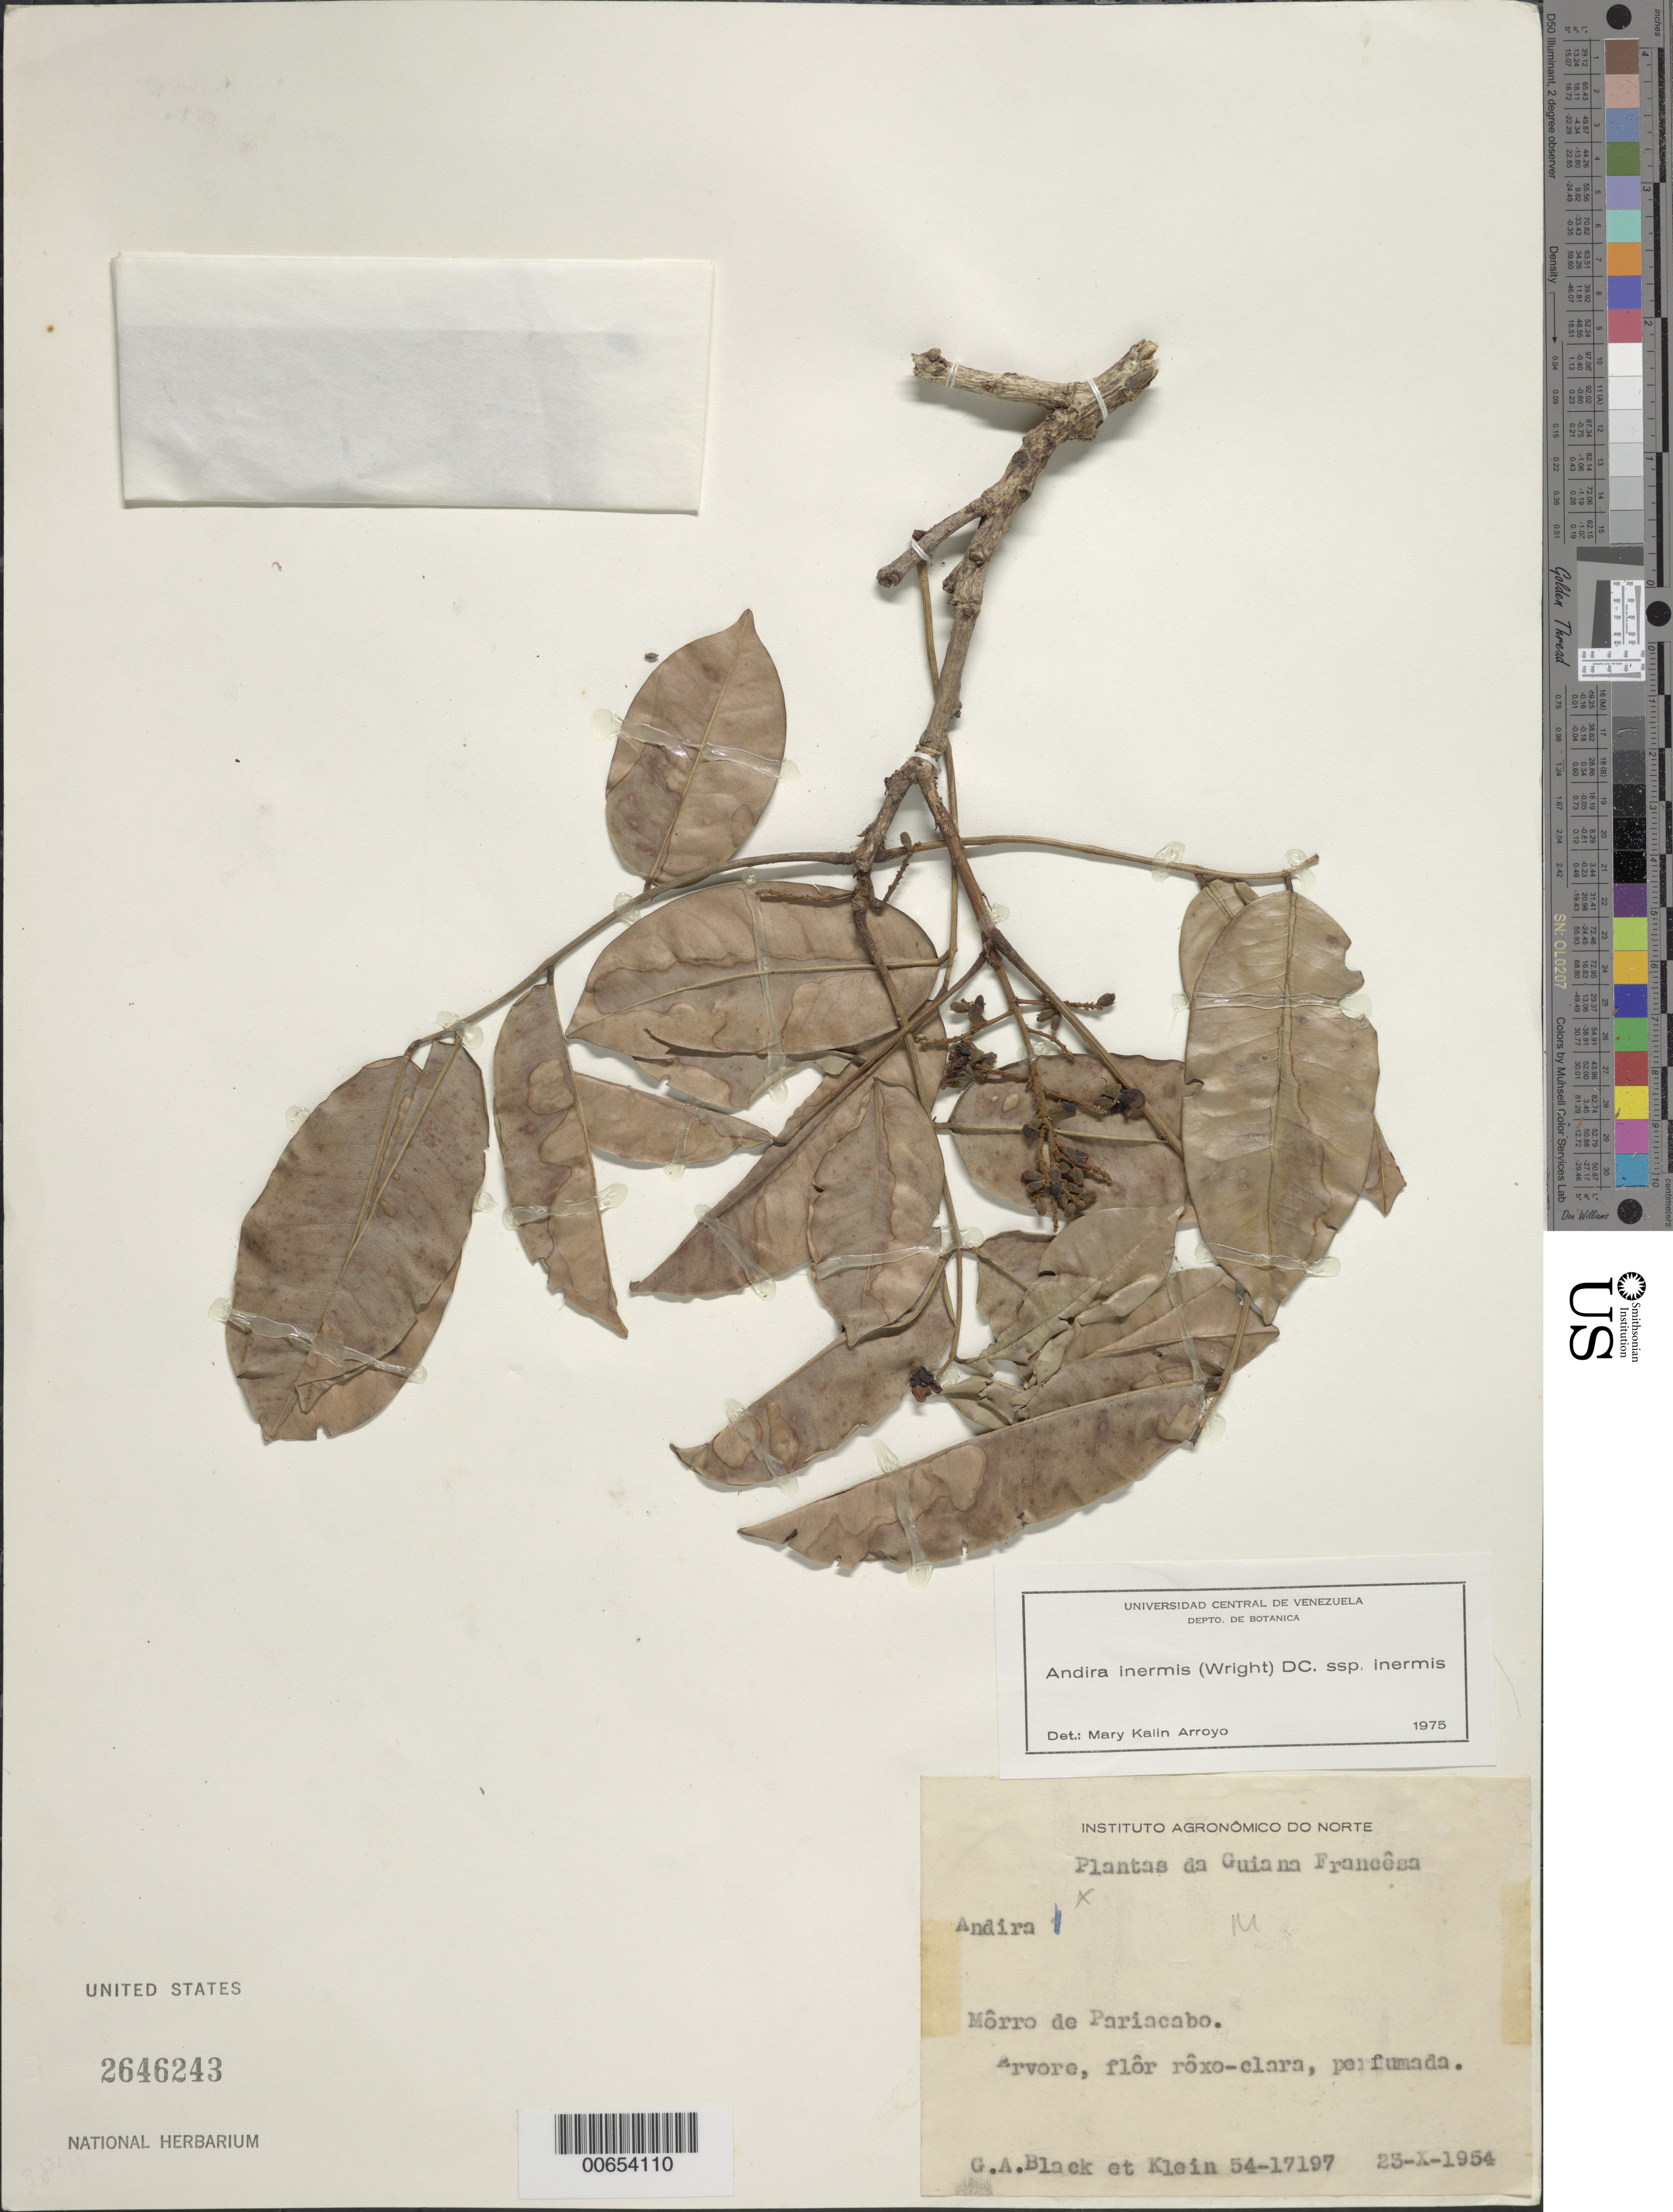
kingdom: Plantae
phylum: Tracheophyta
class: Magnoliopsida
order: Fabales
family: Fabaceae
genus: Andira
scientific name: Andira inermis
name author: (W. Wright) Kunth ex DC.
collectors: G. A. Black & Klein, --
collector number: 54 17197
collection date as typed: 23-Oct-54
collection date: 1954-10-23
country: French Guiana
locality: Môrro de Pariacabo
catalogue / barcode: US 2646243